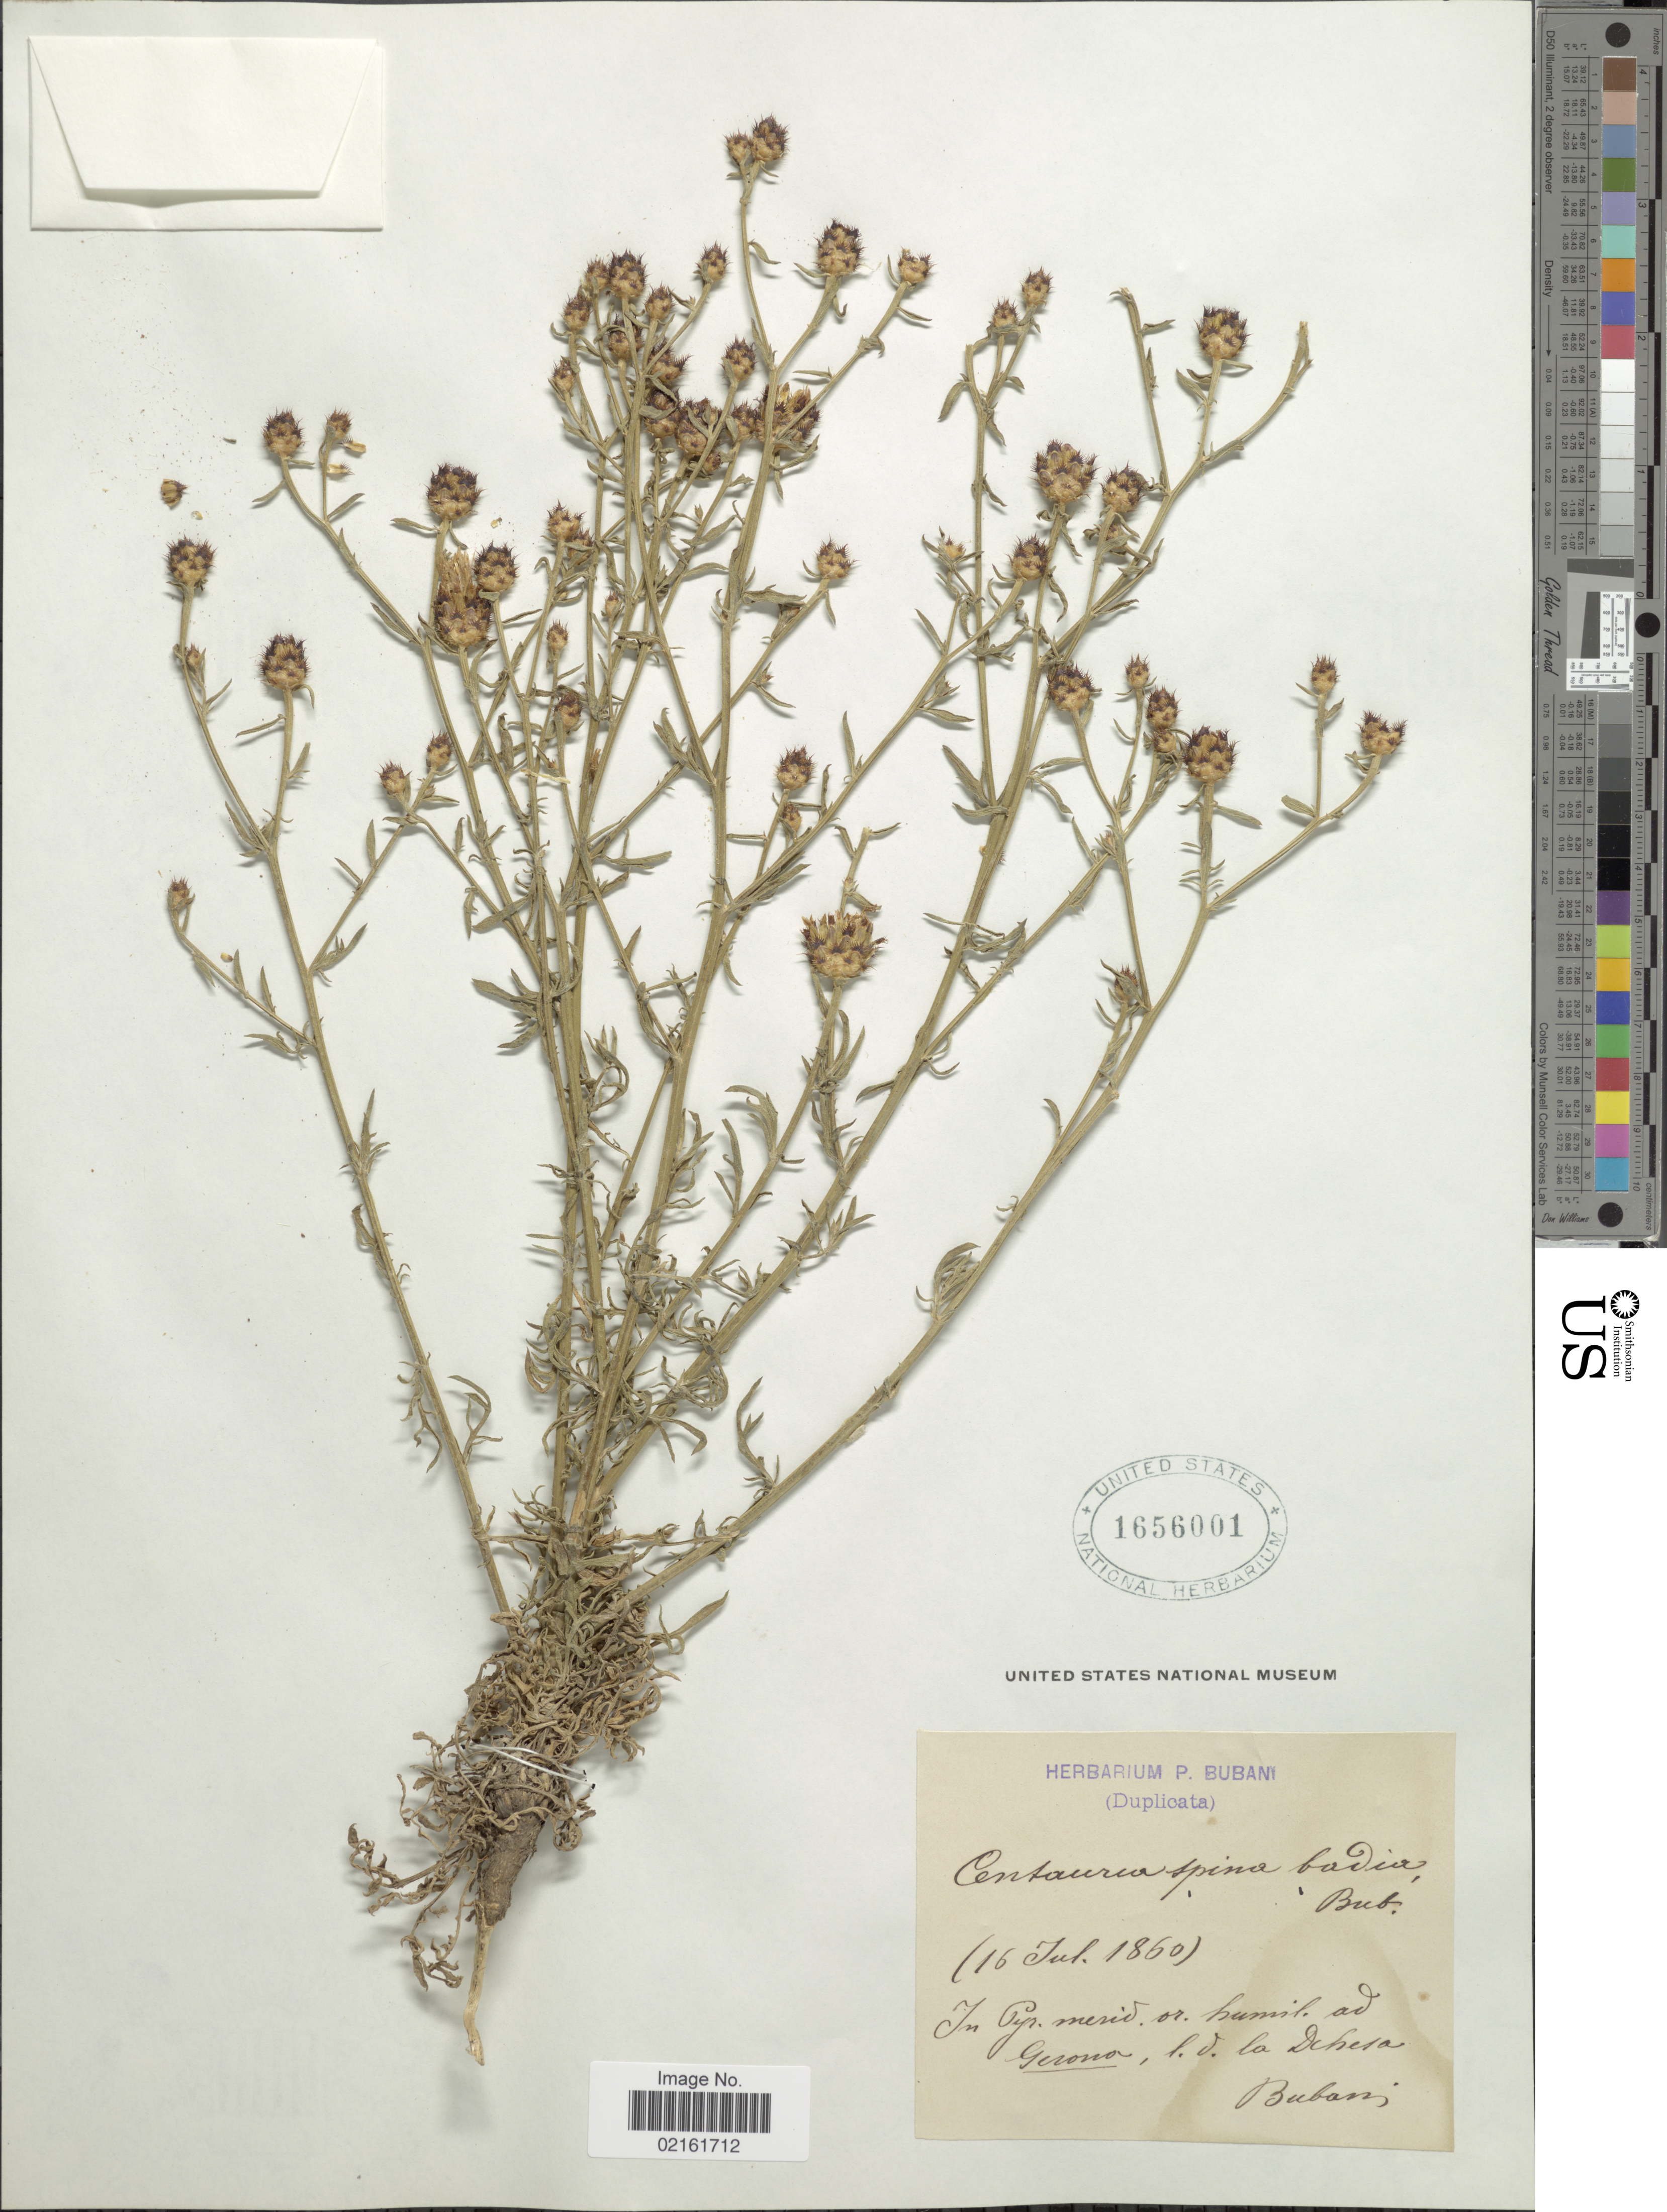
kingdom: Plantae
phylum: Tracheophyta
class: Magnoliopsida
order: Asterales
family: Asteraceae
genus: Centaurea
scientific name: Centaurea hanryi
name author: Jord.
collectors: P. Bubani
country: Spain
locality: In Pyr. merid. or. humil. ad Gerona, l.d. la Dehesa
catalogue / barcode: US 1656001